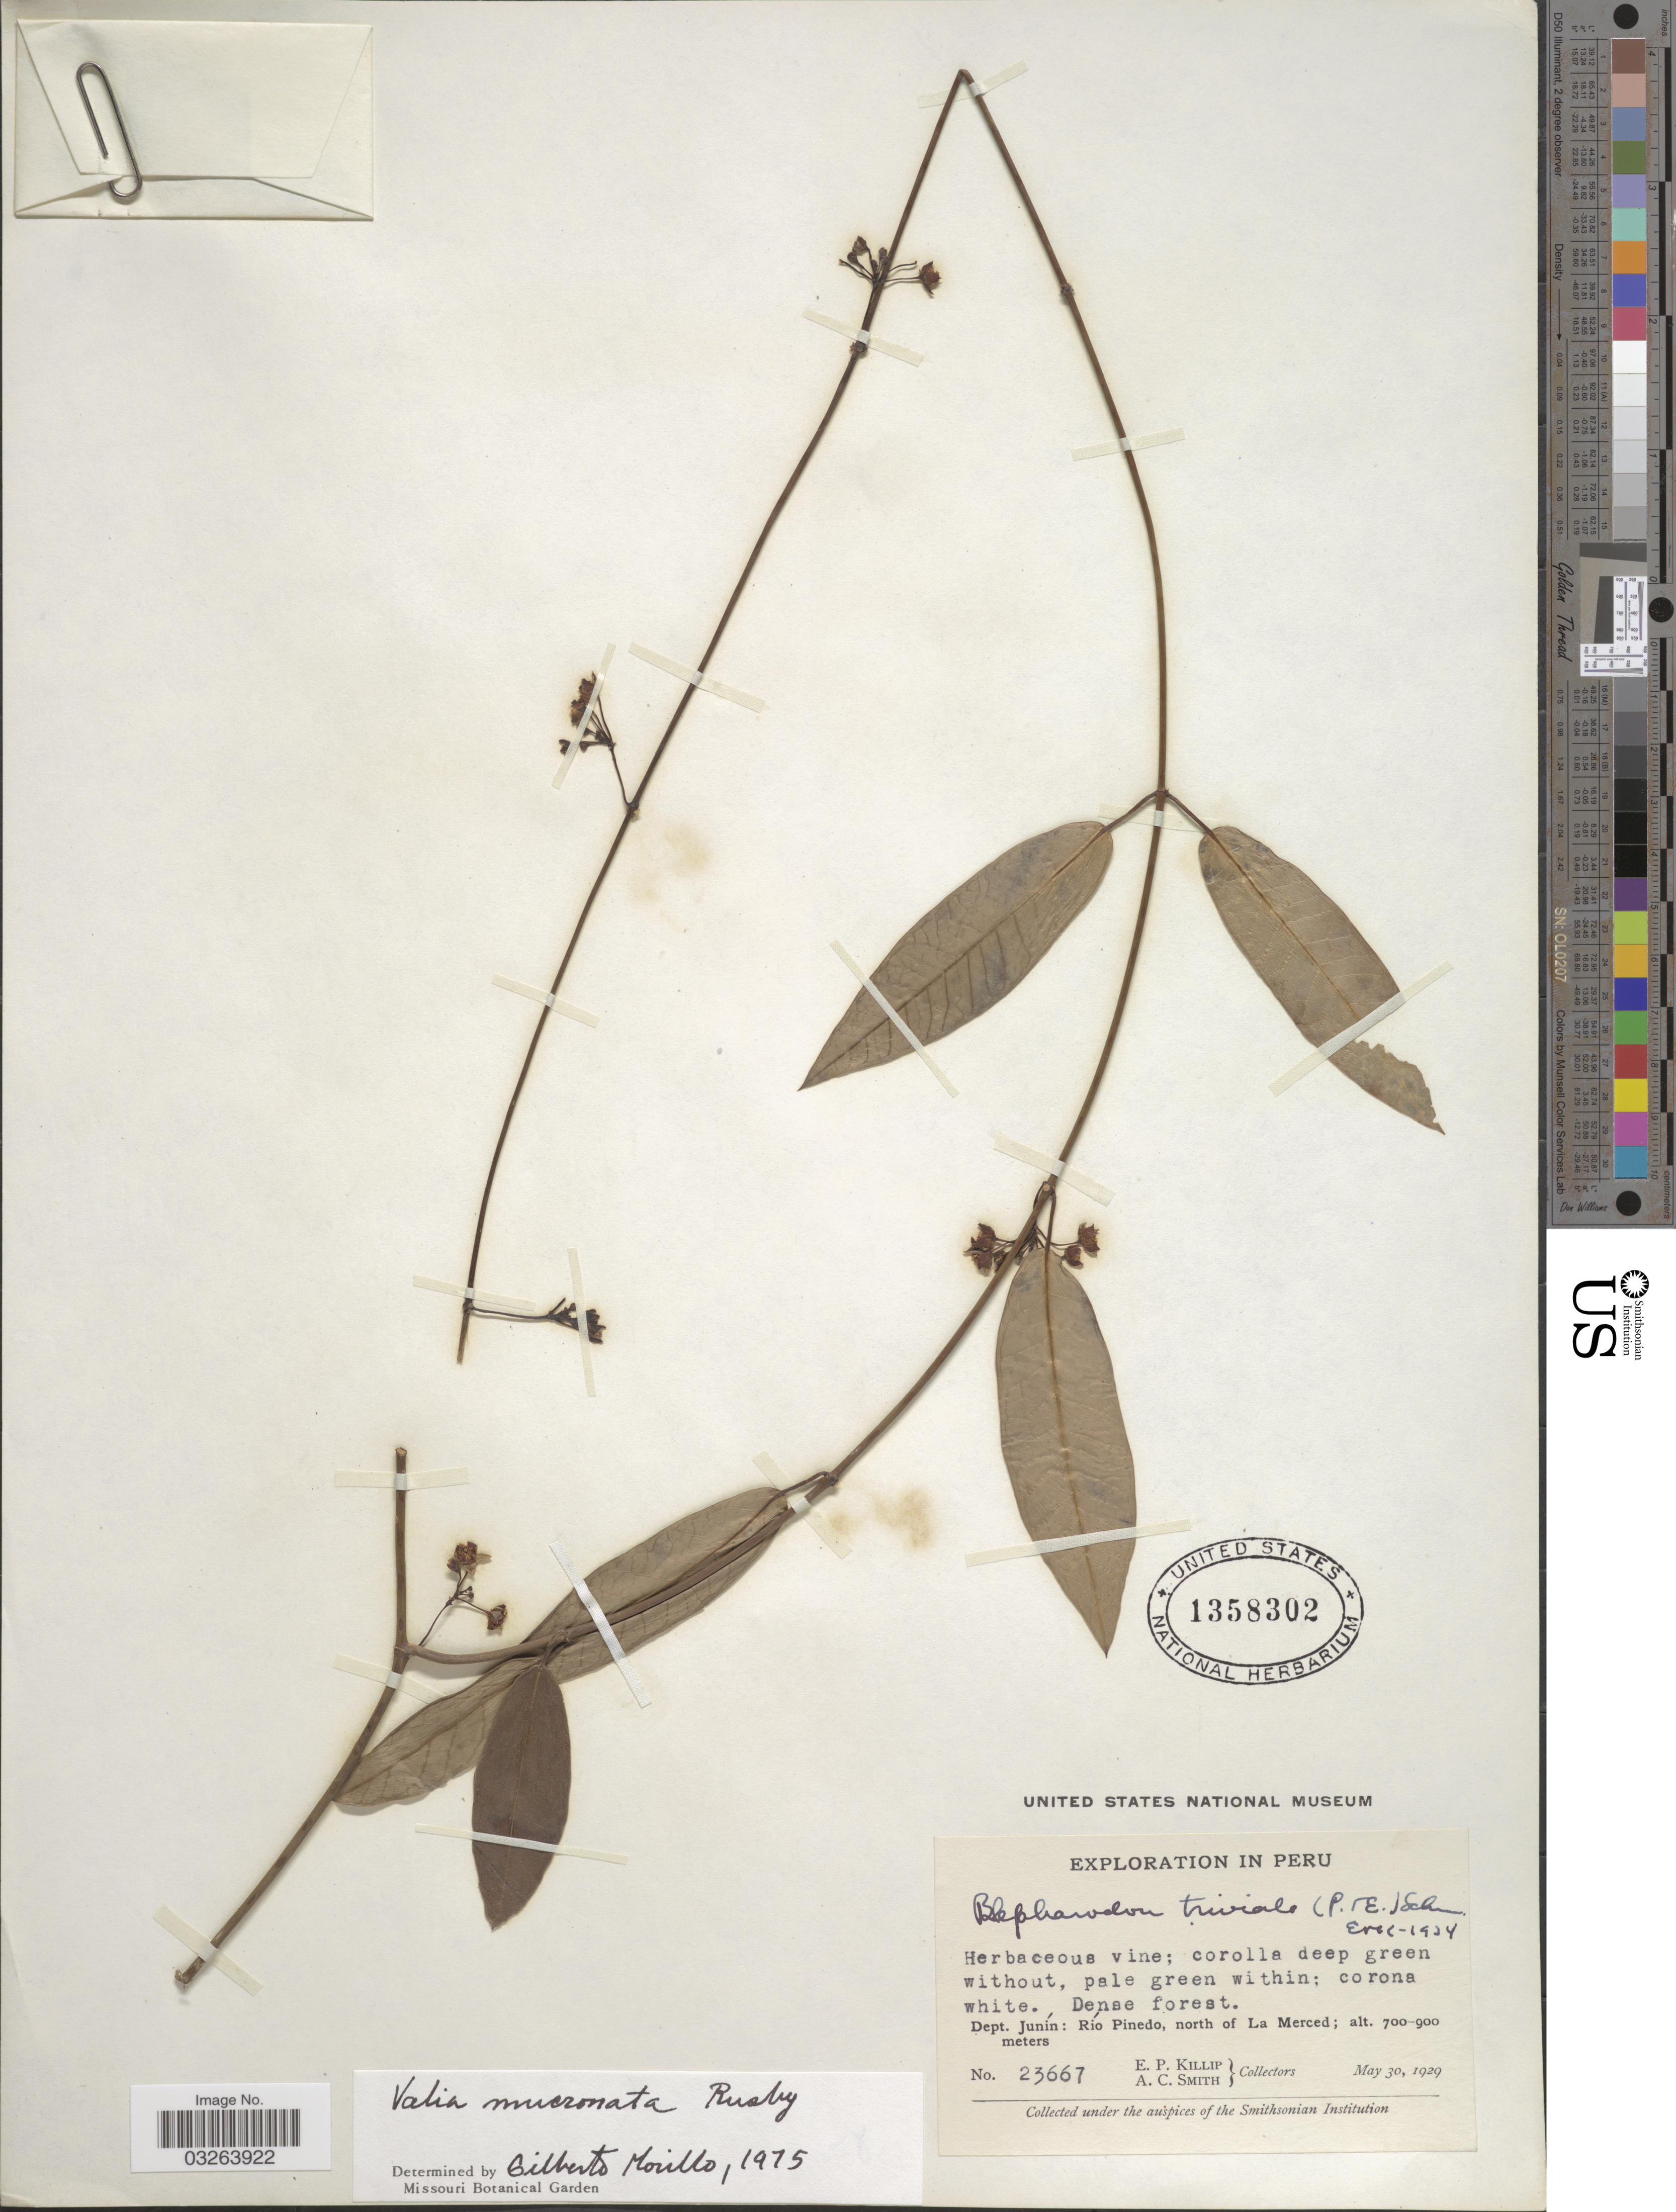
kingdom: Plantae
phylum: Tracheophyta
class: Magnoliopsida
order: Gentianales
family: Apocynaceae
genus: Vailia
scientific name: Vailia mucronata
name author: Rusby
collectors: E. P. Killip & A. C. Smith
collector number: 23667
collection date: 1929-05-30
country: Peru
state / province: Junín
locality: Dept. Junín: Río Pinedo, north of La Merced.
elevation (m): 700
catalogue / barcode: US 1358302